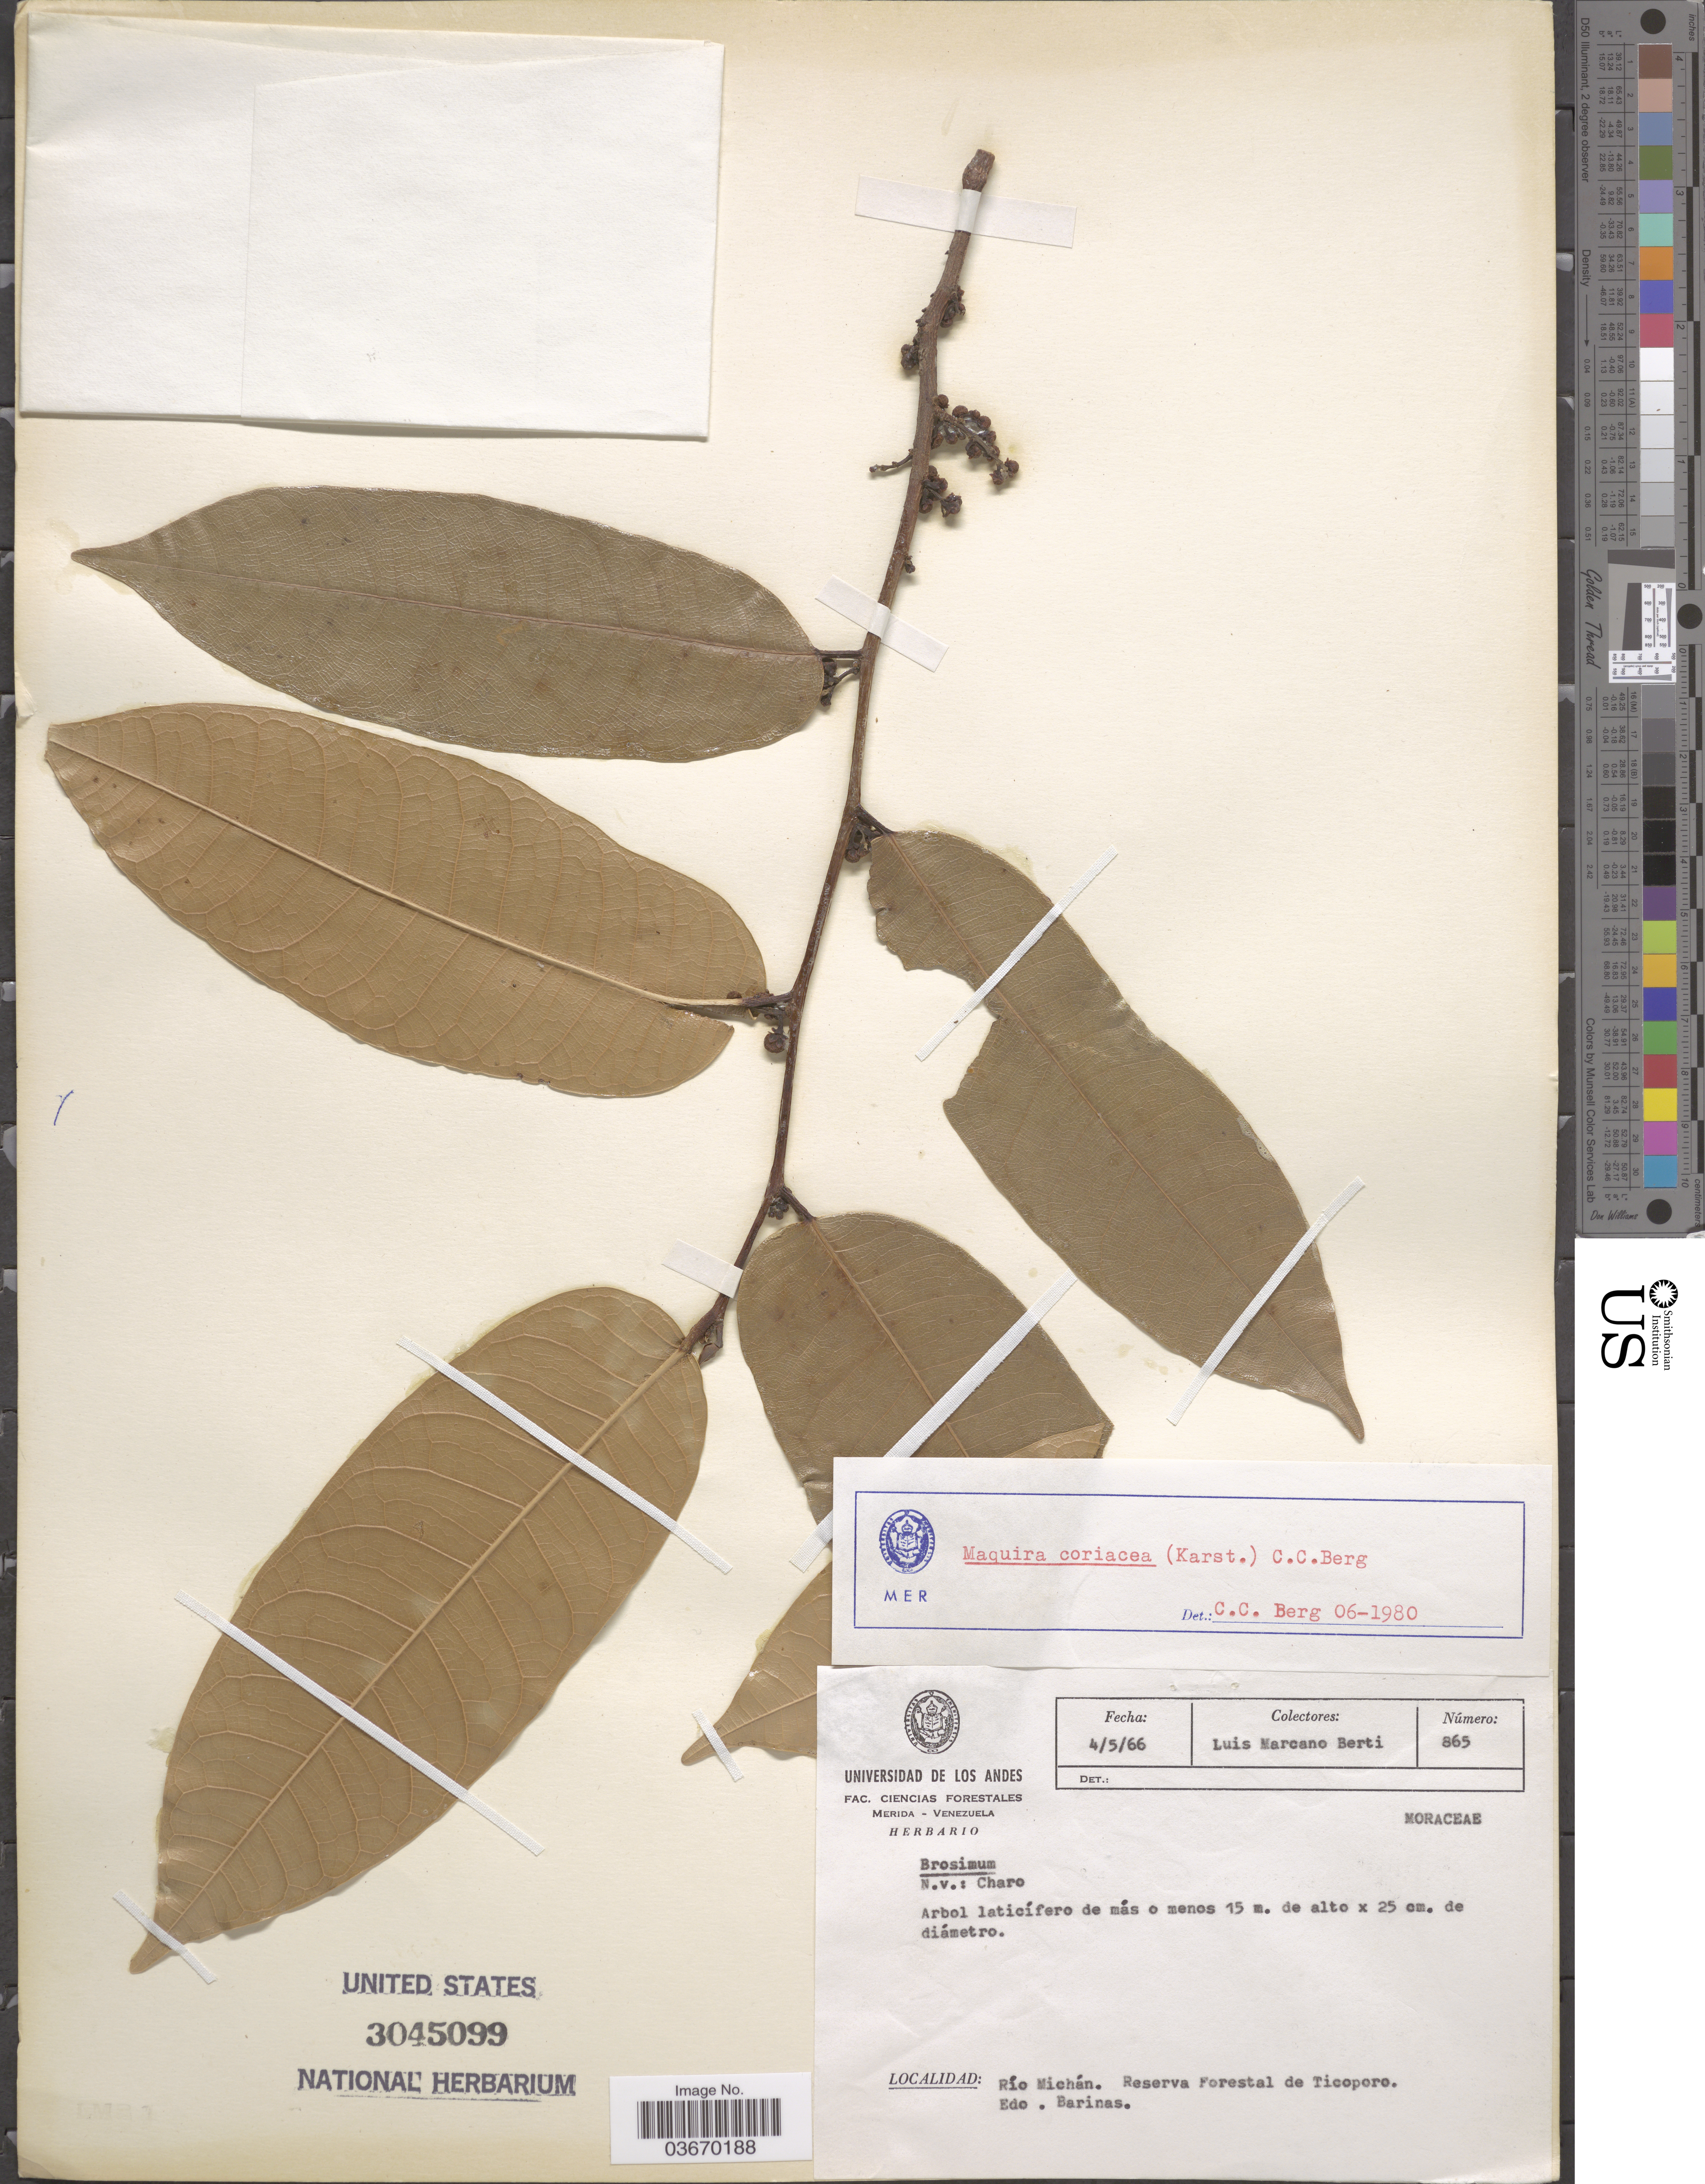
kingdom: Plantae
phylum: Tracheophyta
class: Magnoliopsida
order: Rosales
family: Moraceae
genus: Maquira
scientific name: Maquira coriacea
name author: (H. Karst.) C.C. Berg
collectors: L. Marcano-Berti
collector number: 865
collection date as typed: Transcribed d/m/y: 4/5/66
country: Venezuela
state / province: Barinas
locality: Río Michán. Reserva Forestal de Ticoporo.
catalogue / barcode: US 3045099